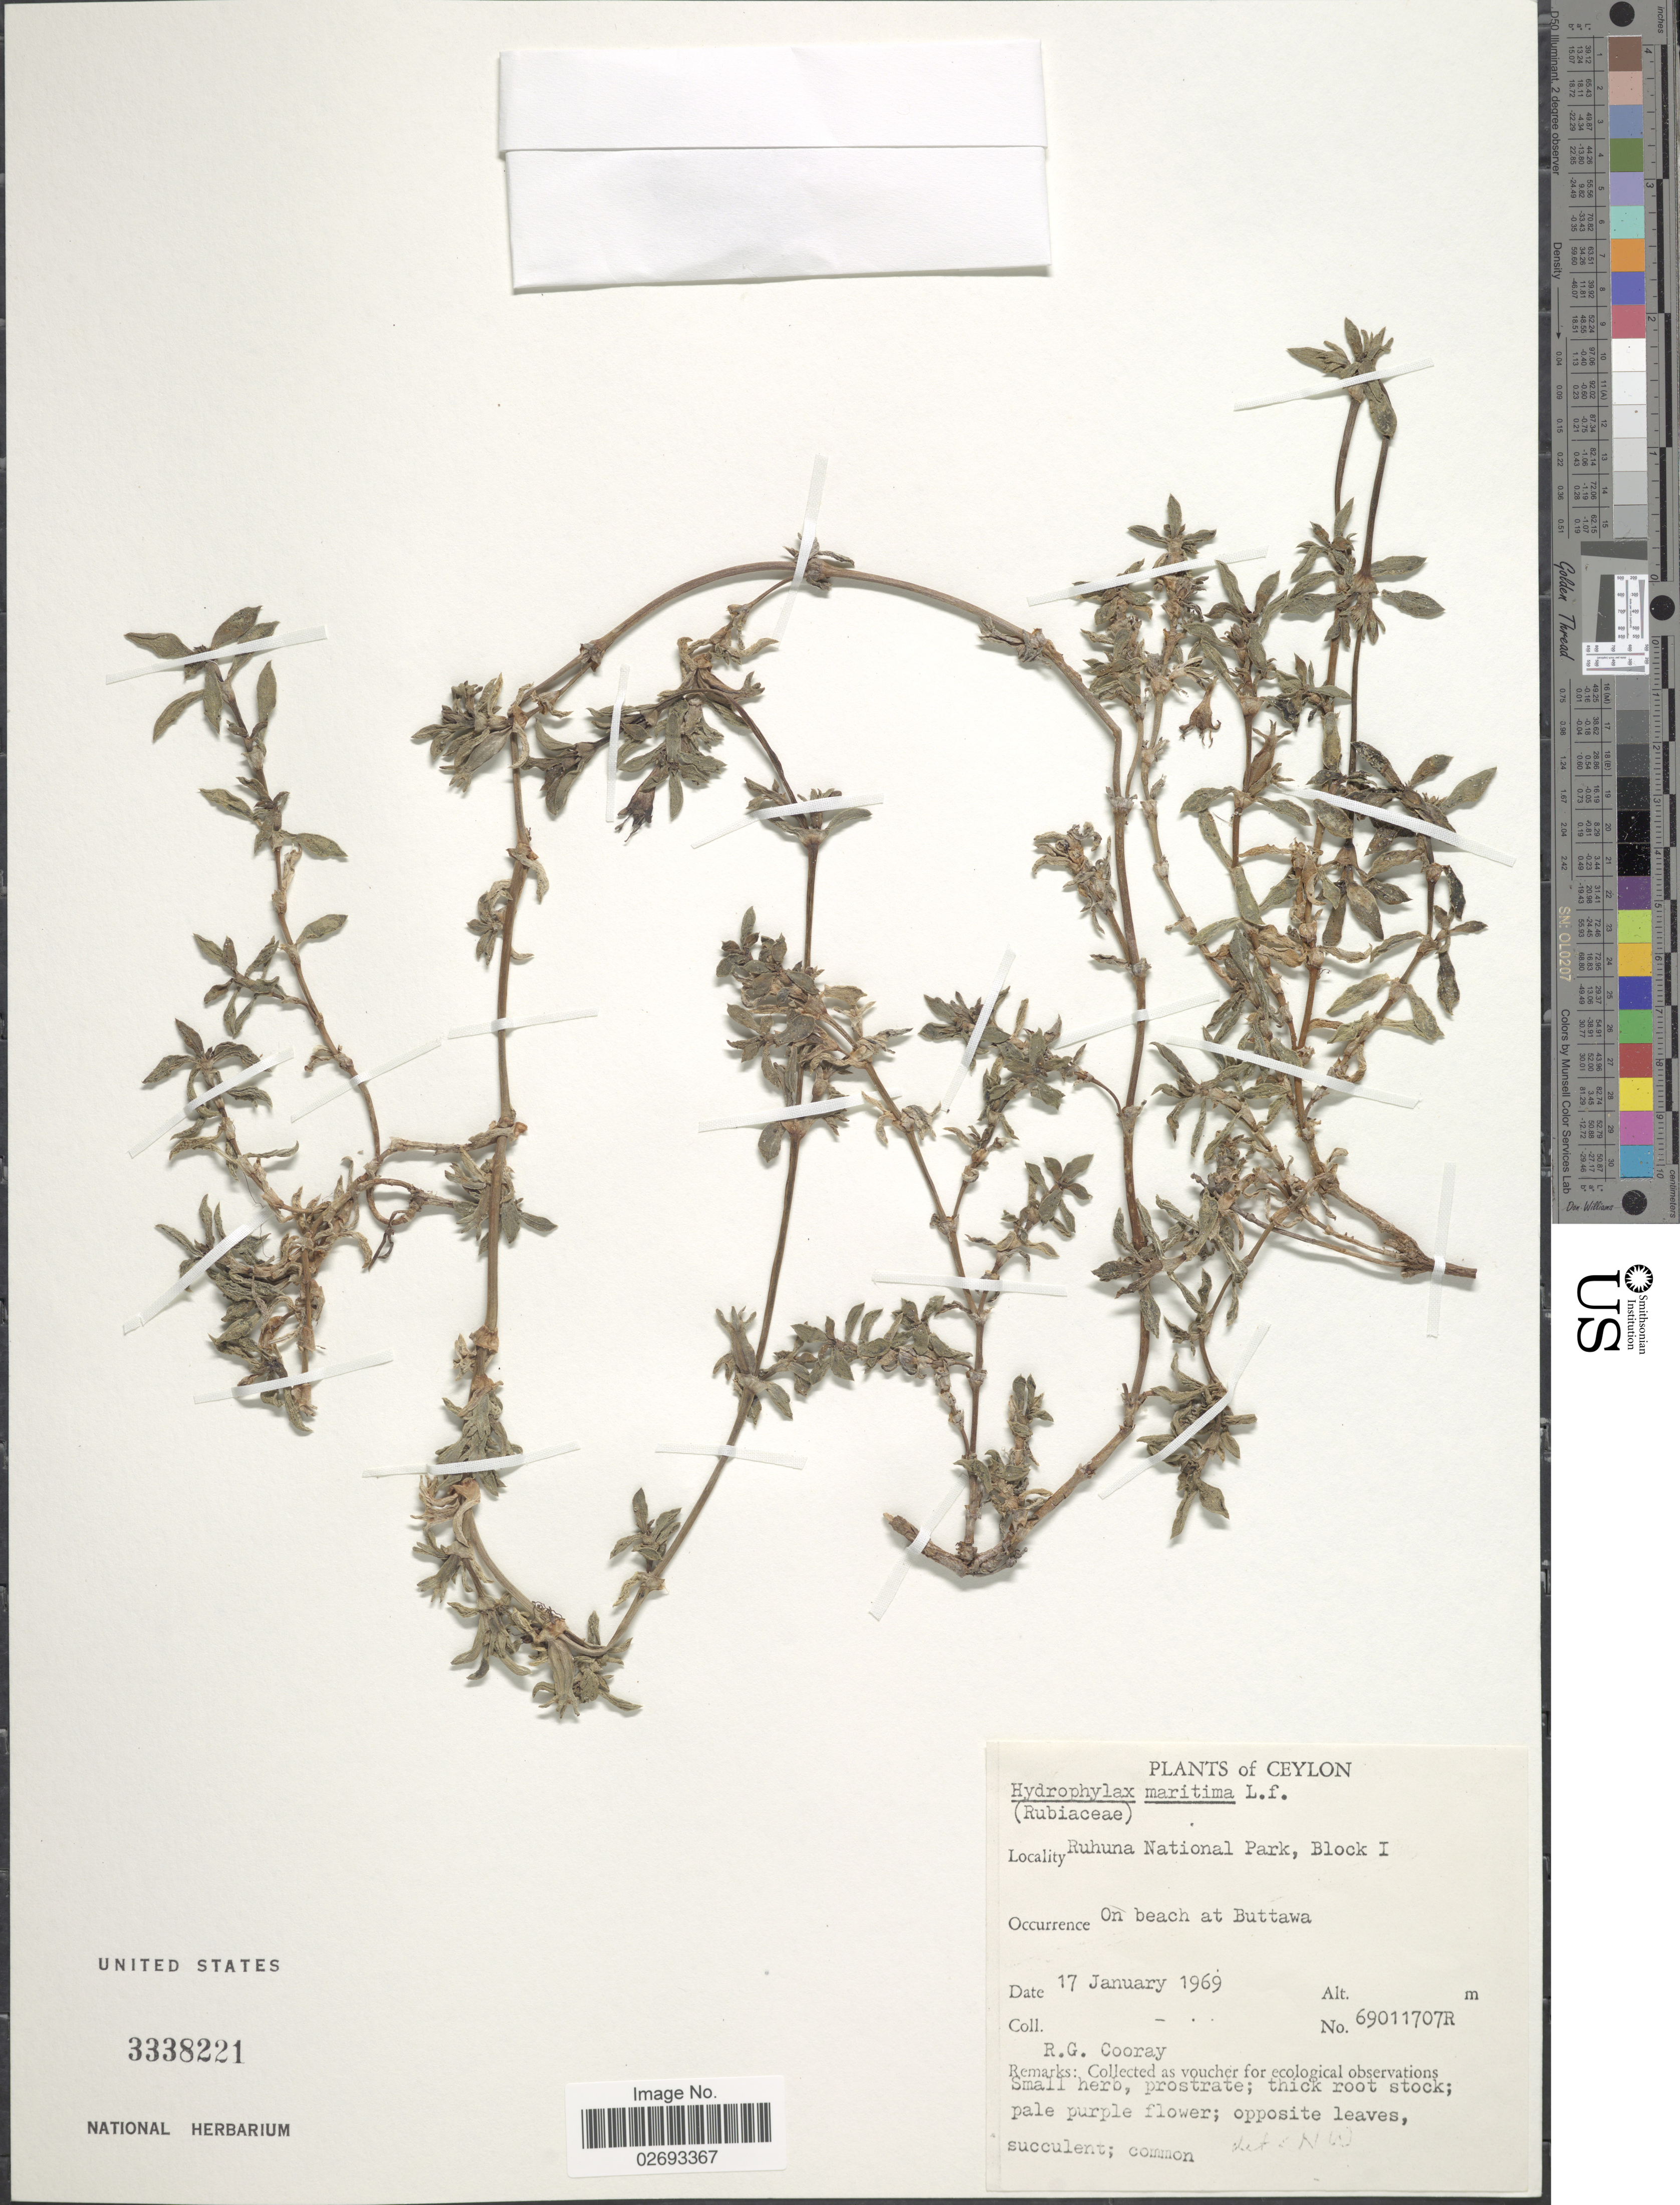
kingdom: Plantae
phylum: Tracheophyta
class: Magnoliopsida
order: Gentianales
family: Rubiaceae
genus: Hydrophylax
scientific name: Hydrophylax maritima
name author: L. f.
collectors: R. Cooray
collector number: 69011707R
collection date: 1969-11-17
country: Sri Lanka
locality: Ceylon. Ruhuna National Park, Block I. On beach at Buttawa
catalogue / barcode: US 3338221